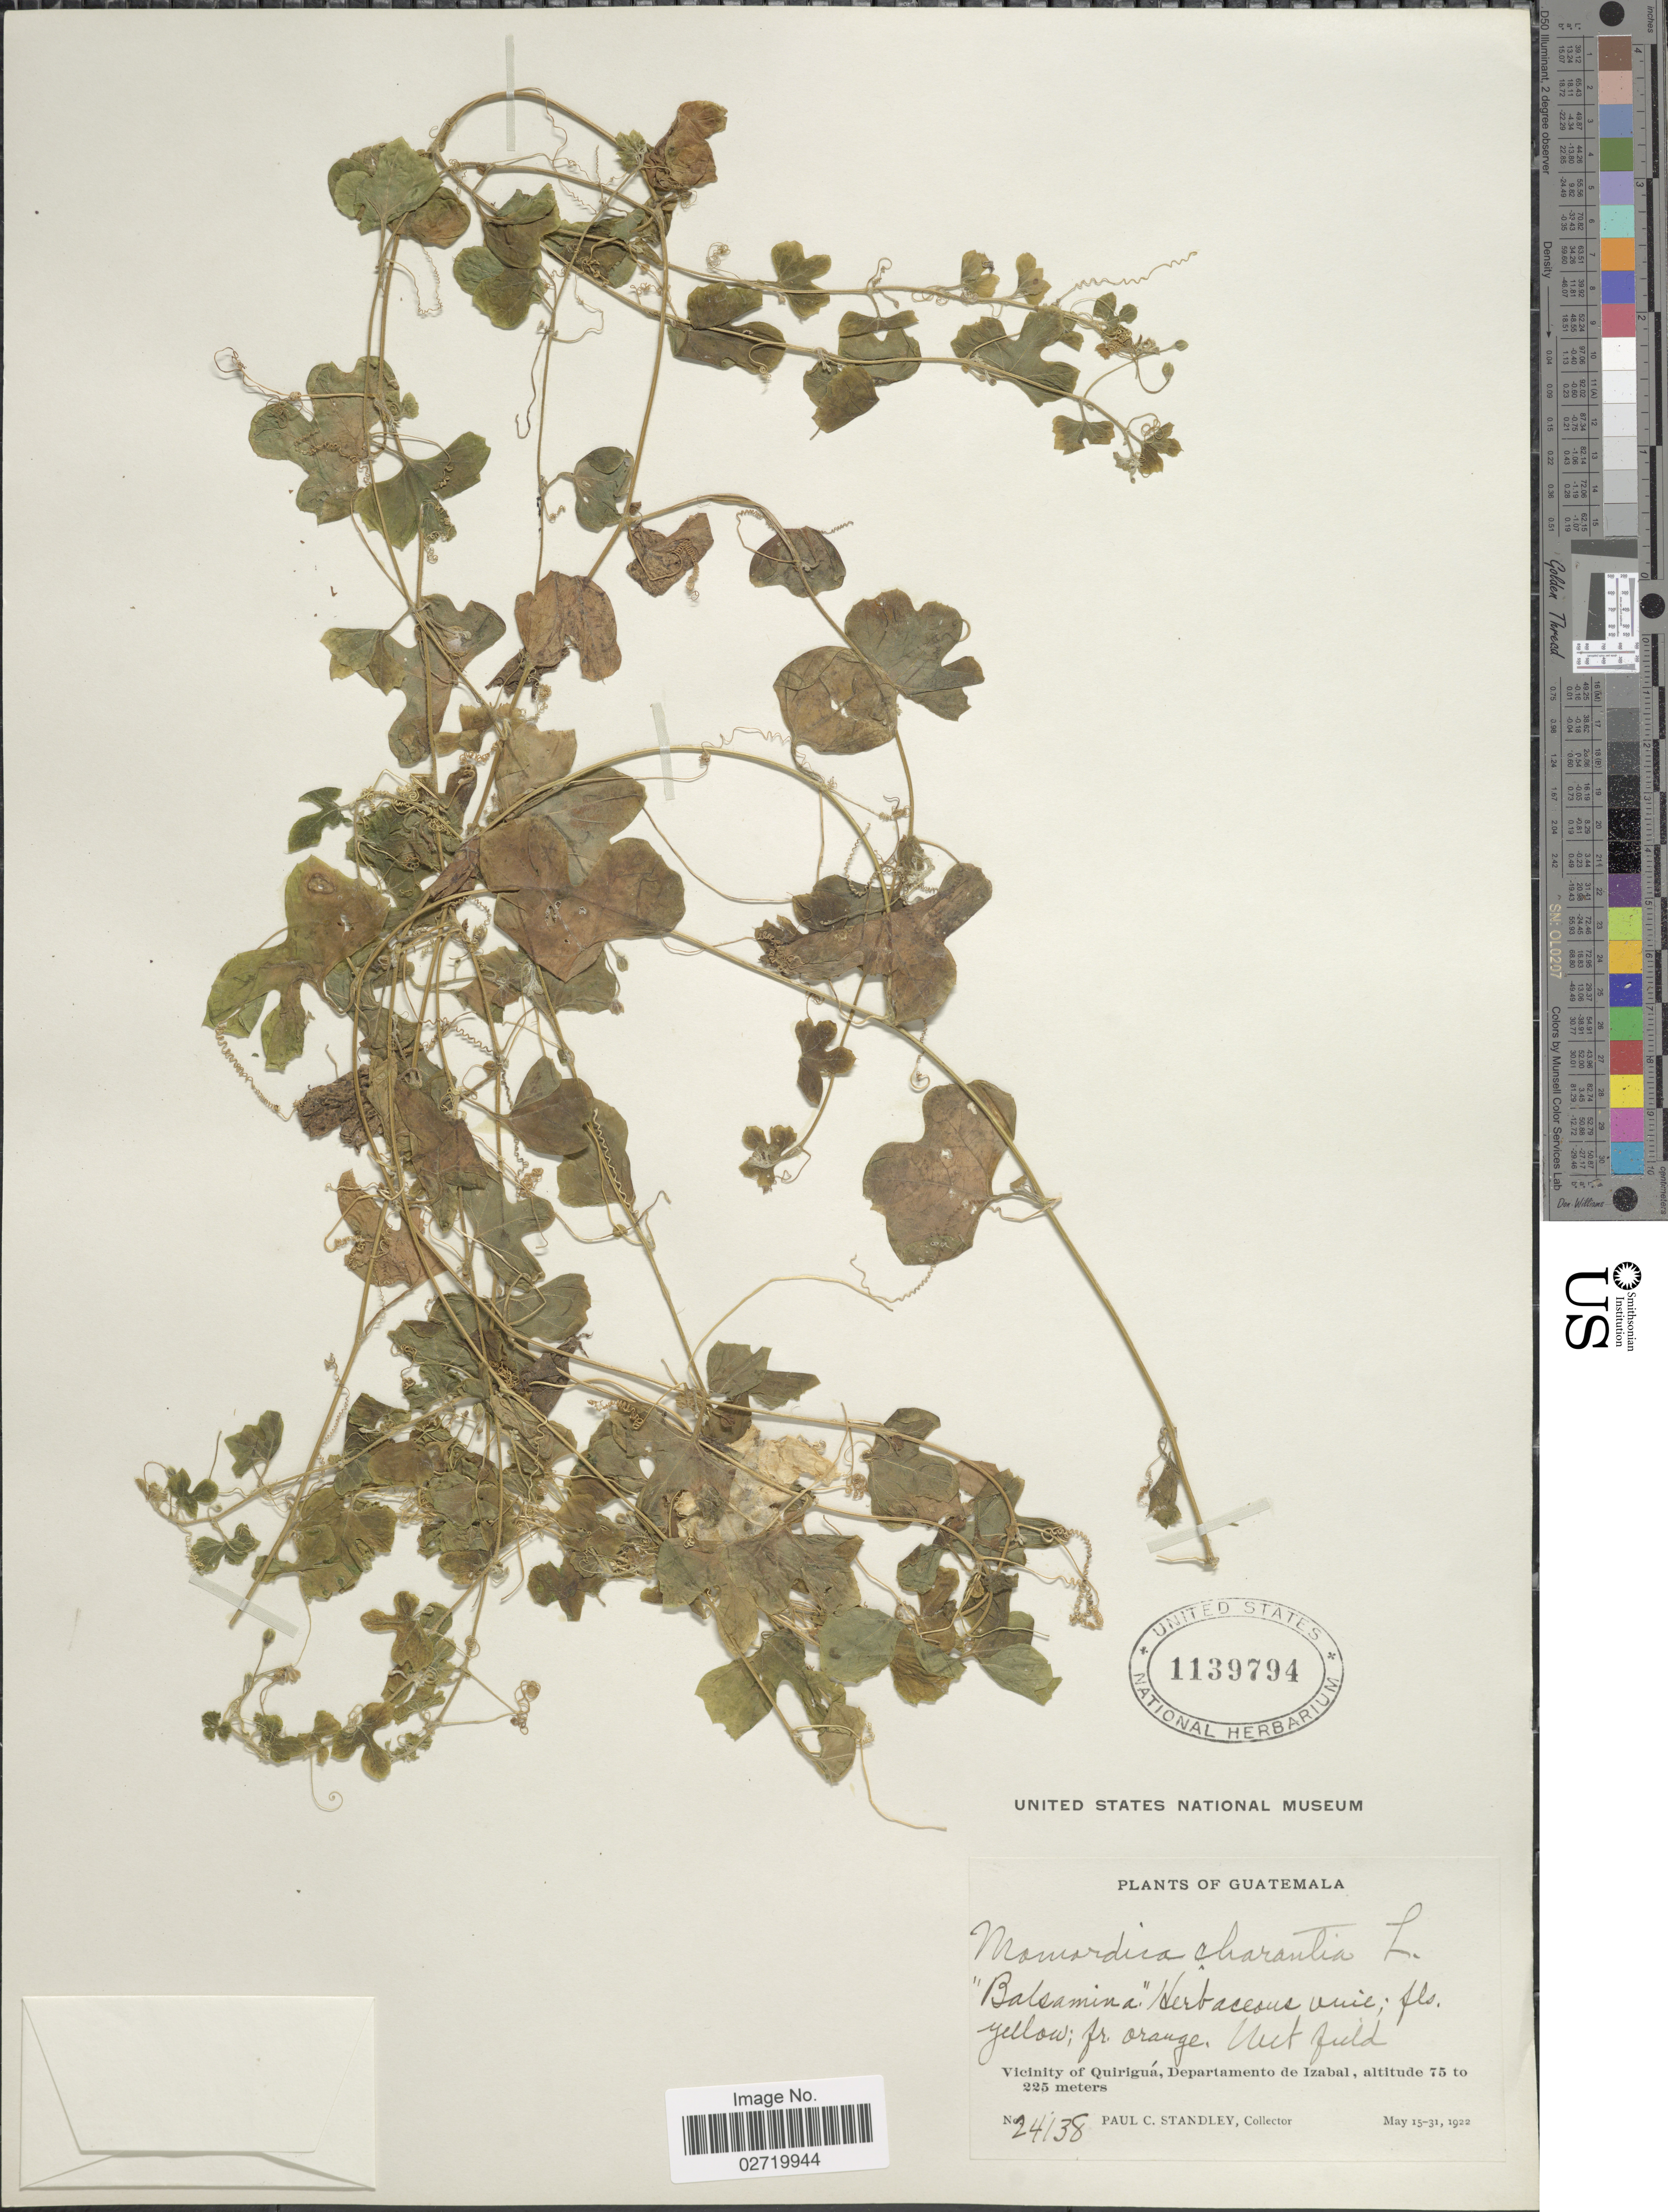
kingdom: Plantae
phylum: Tracheophyta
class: Magnoliopsida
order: Cucurbitales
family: Cucurbitaceae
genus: Momordica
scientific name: Momordica charantia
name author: L.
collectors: P. C. Standley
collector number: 24138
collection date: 1922-05-15/1922-05-31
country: Guatemala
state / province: Izabal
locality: Vicinity of Quirigua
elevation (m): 75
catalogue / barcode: US 1139794